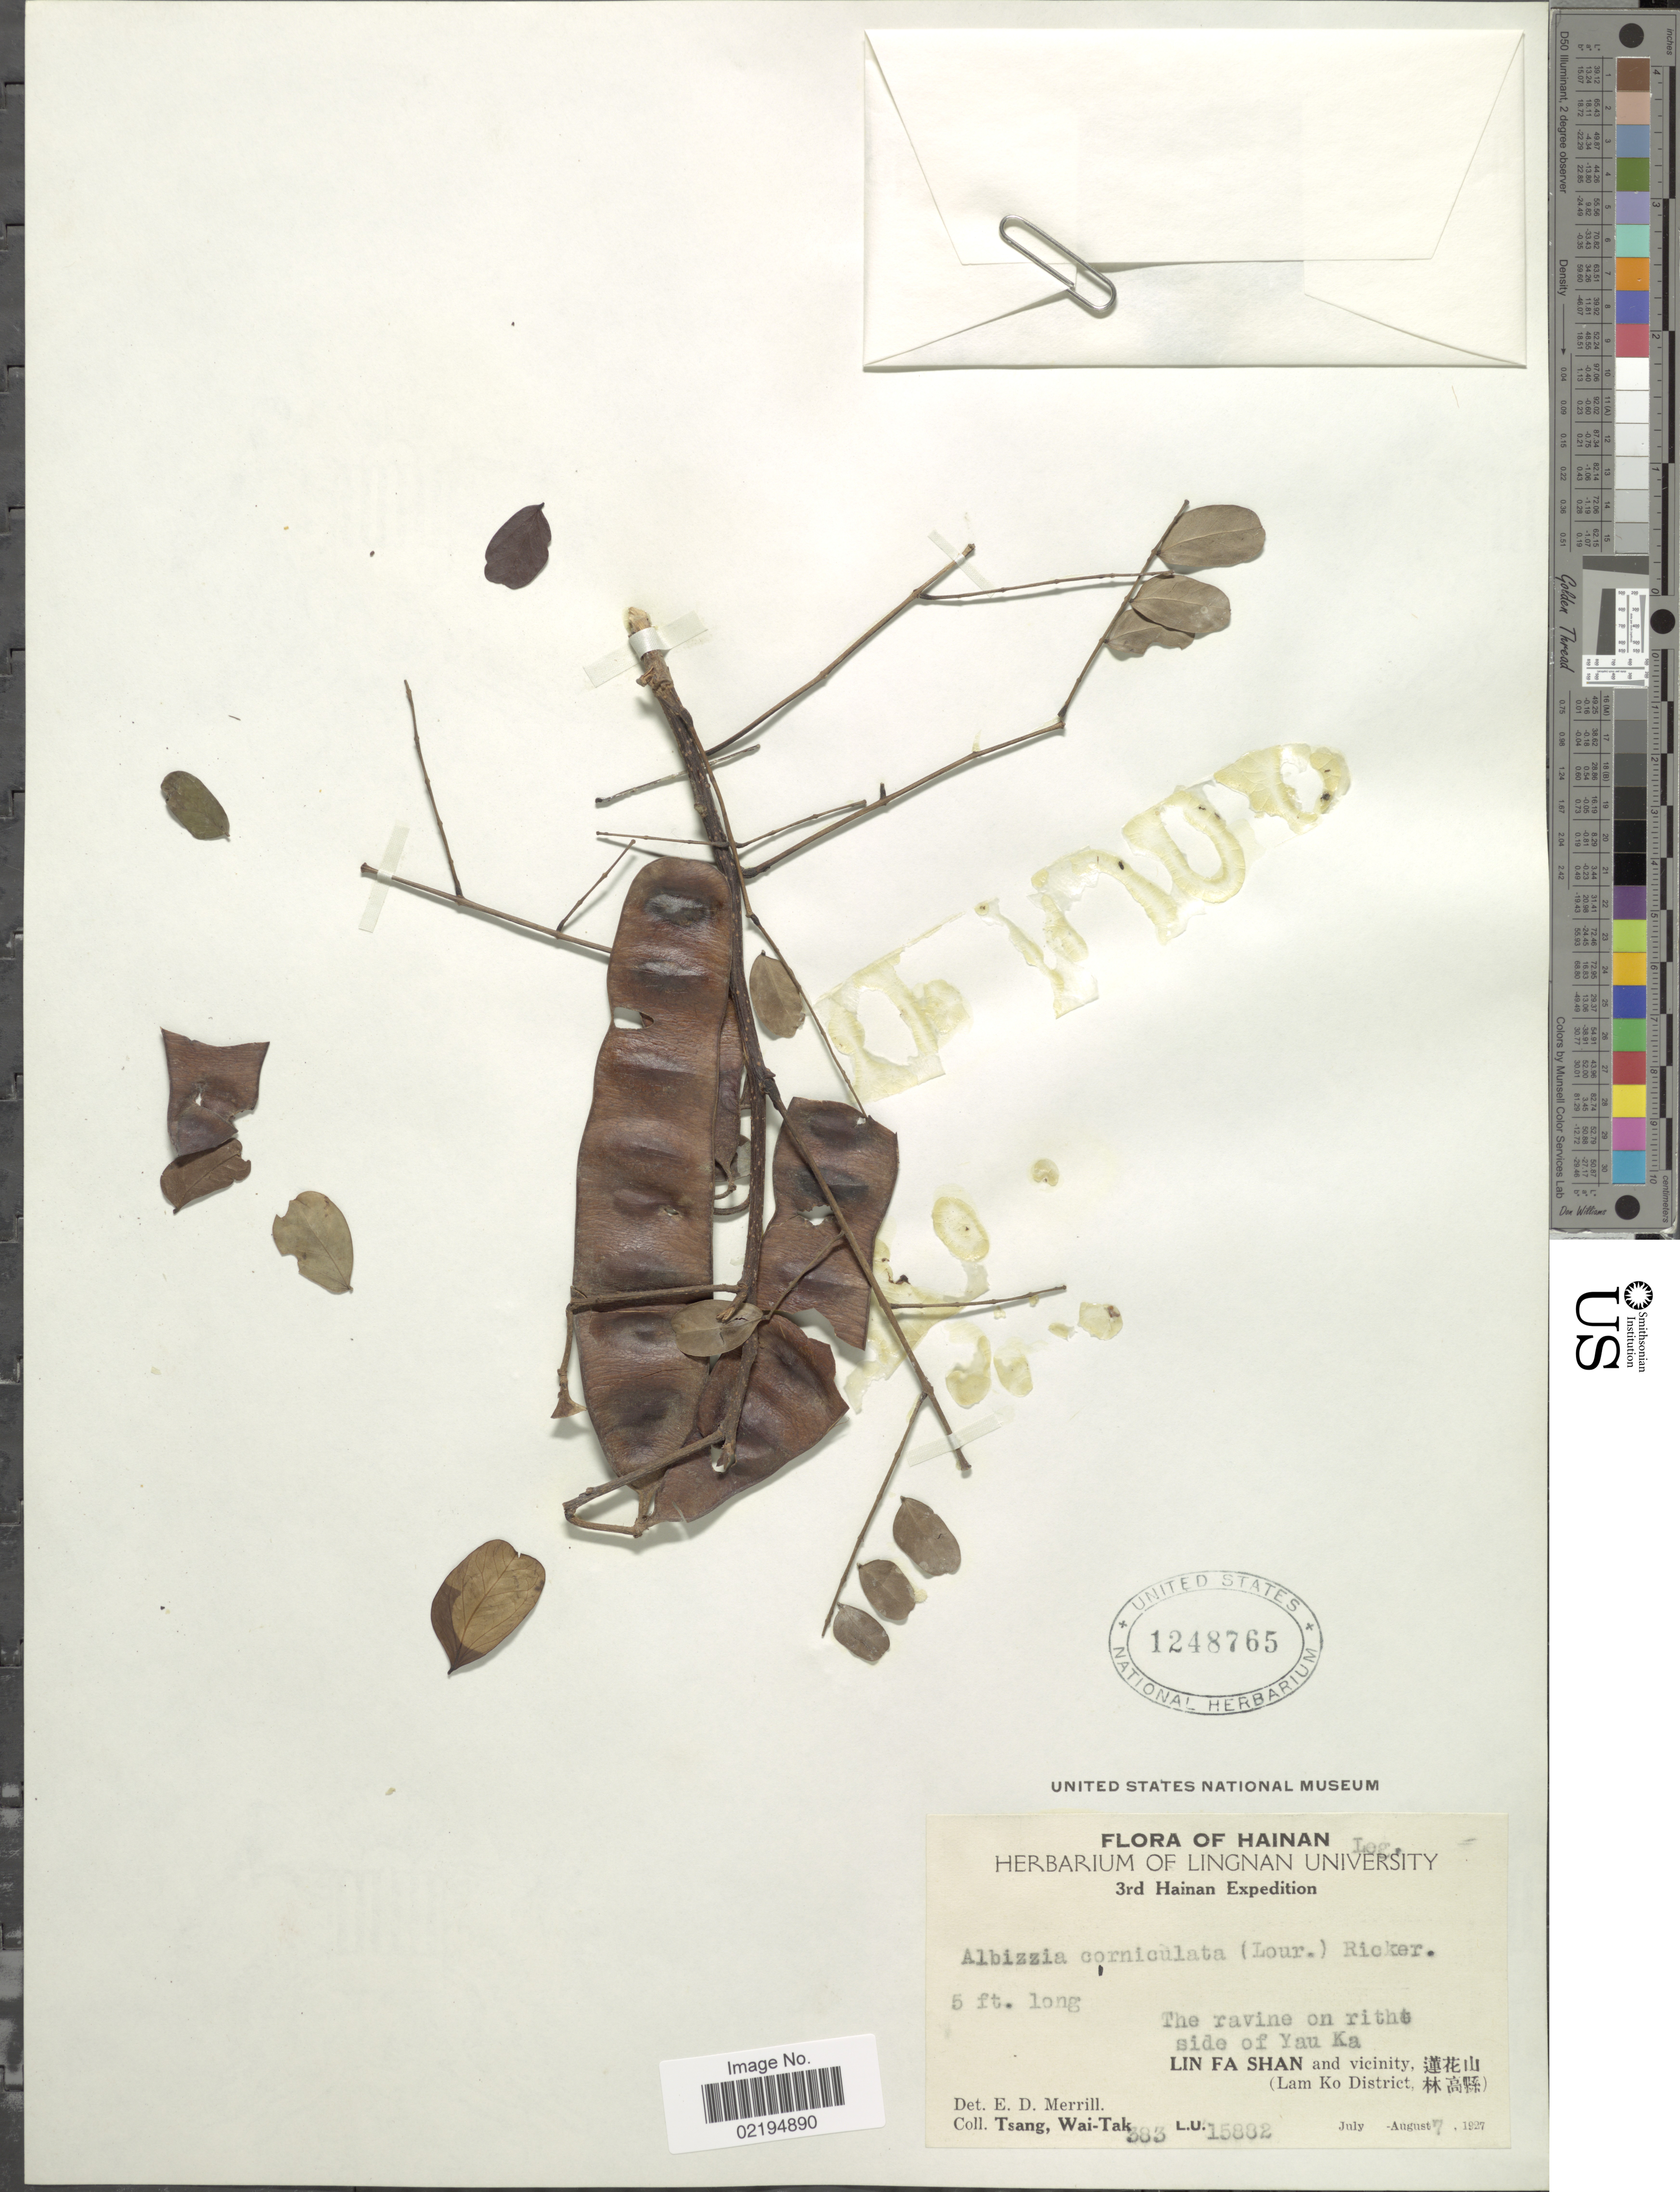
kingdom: Plantae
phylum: Tracheophyta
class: Magnoliopsida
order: Fabales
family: Fabaceae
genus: Albizia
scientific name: Albizia corniculata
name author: (Lour.) Druce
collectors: W. T. Tsang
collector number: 383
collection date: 1927-07/1927-08-07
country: China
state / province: Hainan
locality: The ravine on rith side of Yau Ka, Lin Fa Shan and vicinity (Lam Ko District).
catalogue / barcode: US 1248765